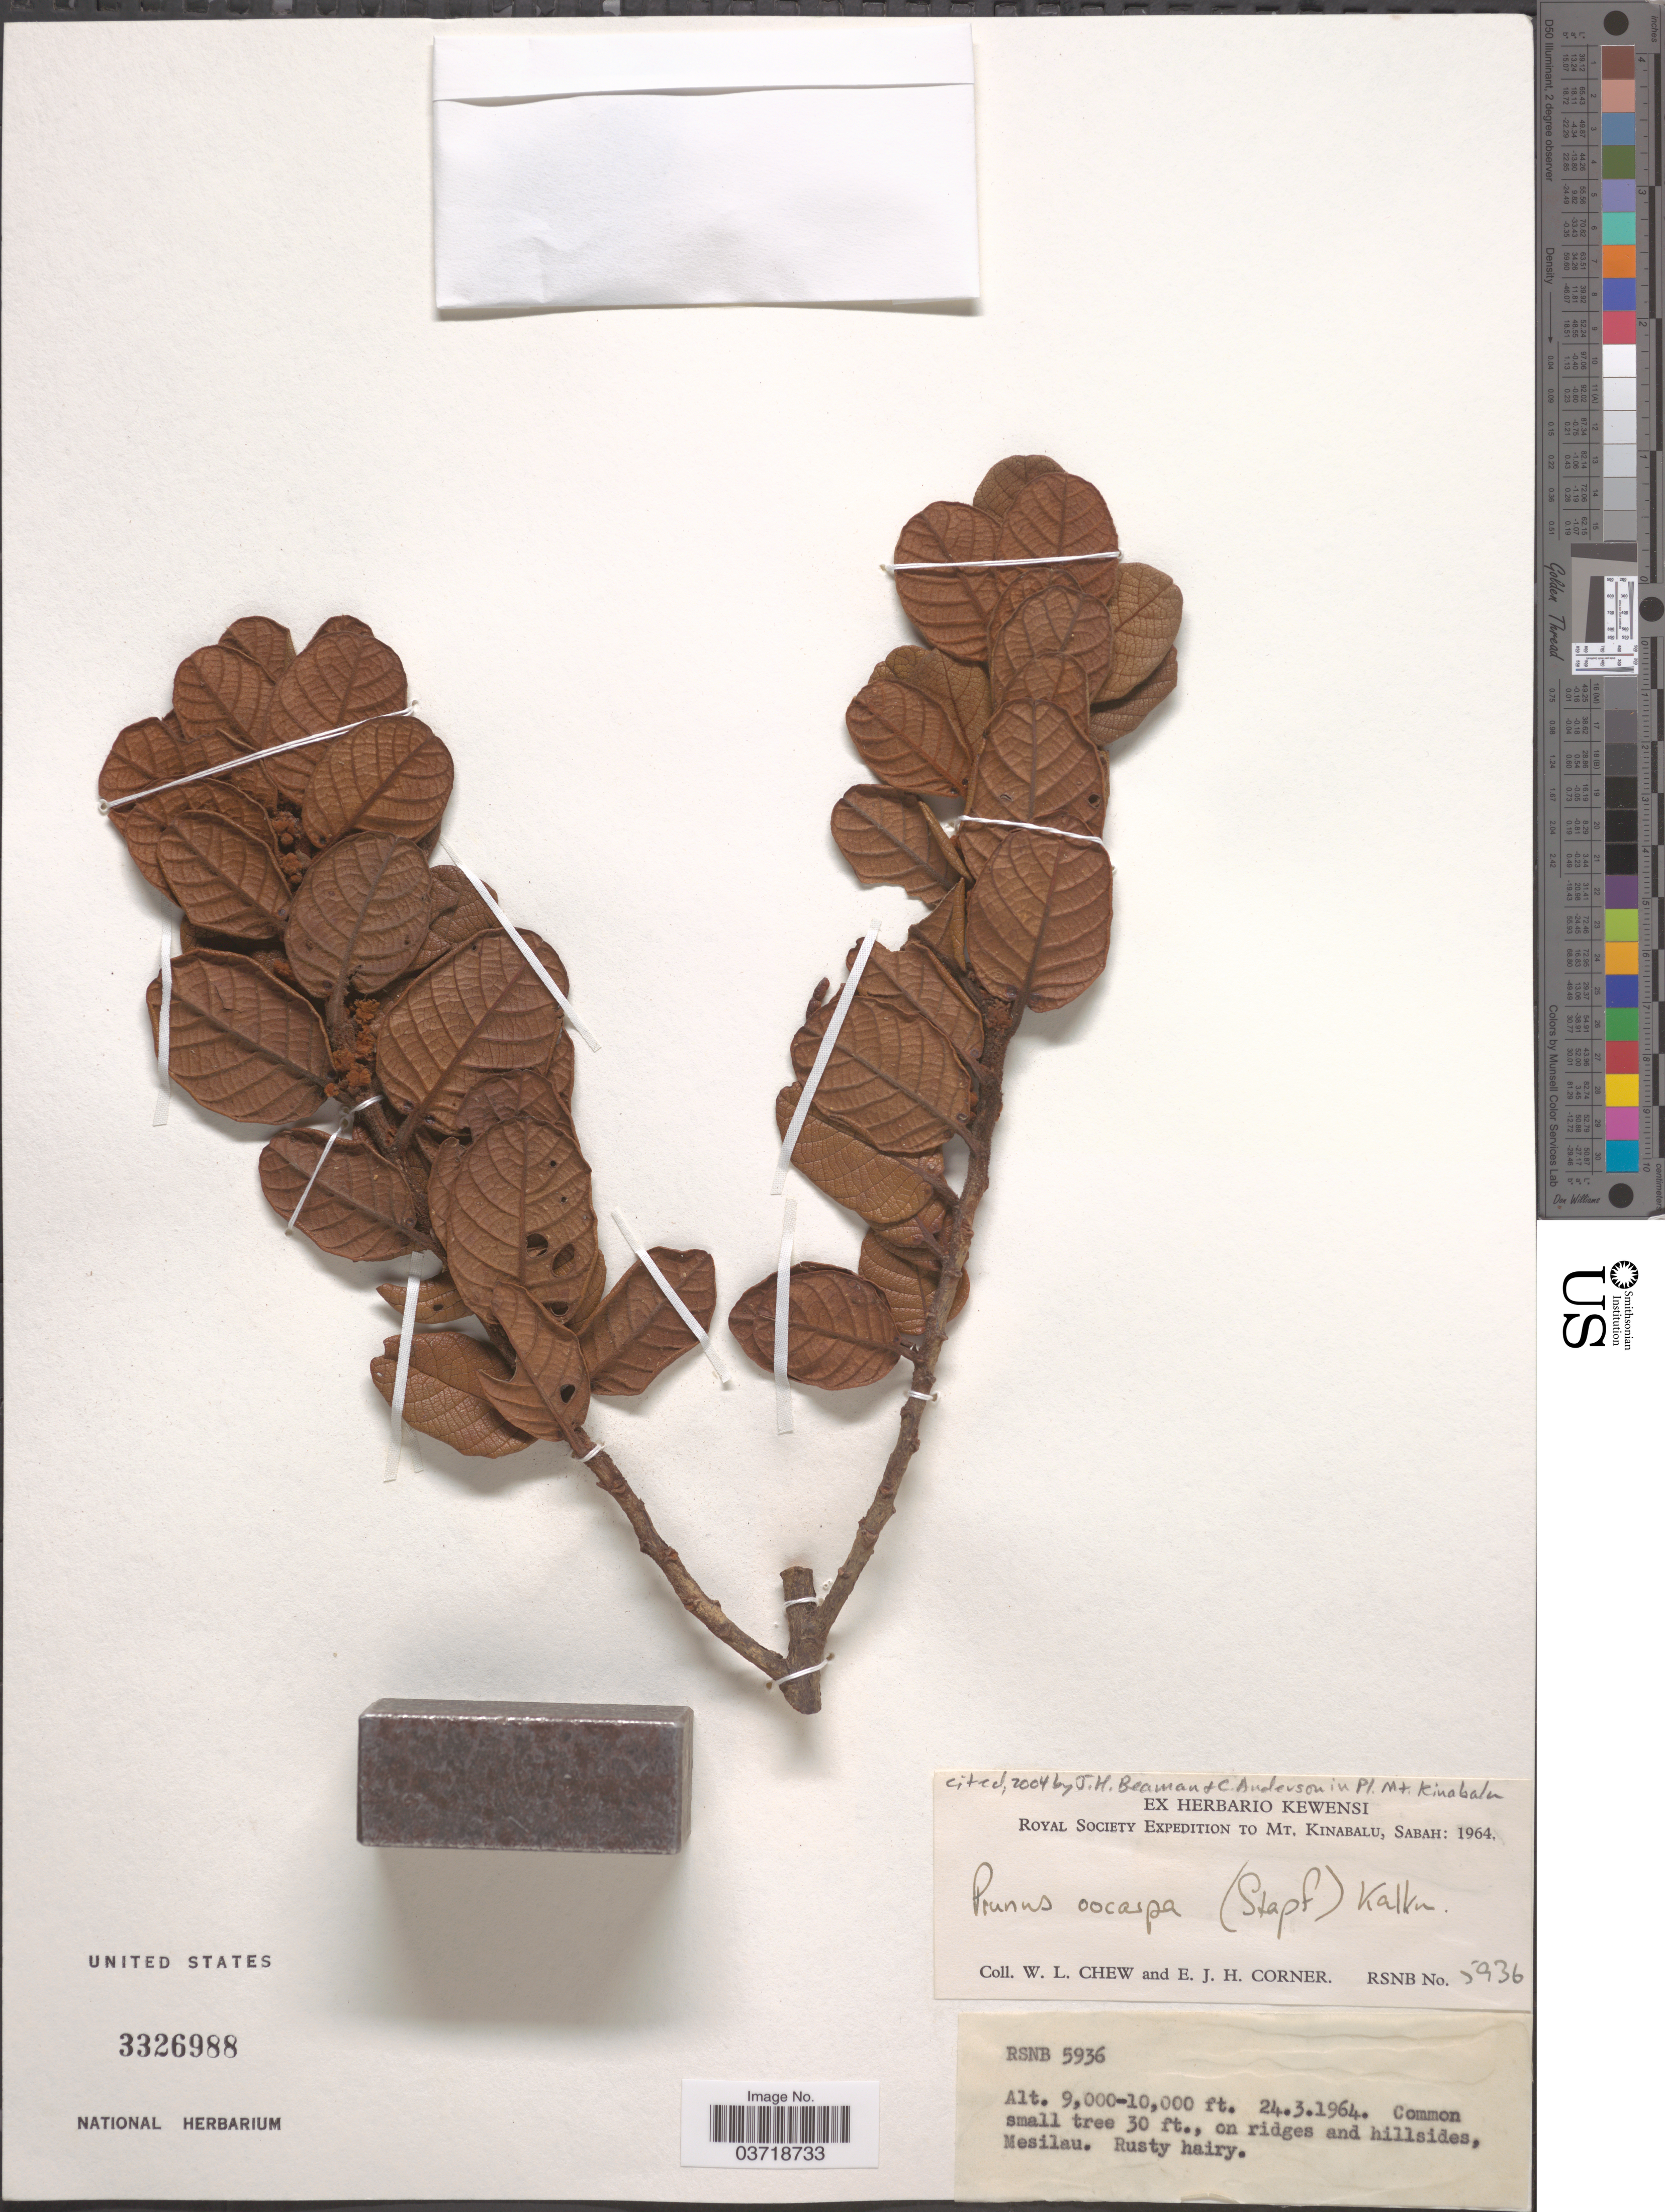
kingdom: Plantae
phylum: Tracheophyta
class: Magnoliopsida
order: Rosales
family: Rosaceae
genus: Prunus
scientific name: Prunus oocarpa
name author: (Stapf) Kalkman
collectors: W. Chew & E. Corner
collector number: RSNB 5936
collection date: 1964-03-24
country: Malaysia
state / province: Sabah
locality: Mt. Kinabalu. On ridges and hillsides, Mesilau.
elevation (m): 2743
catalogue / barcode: US 3326988